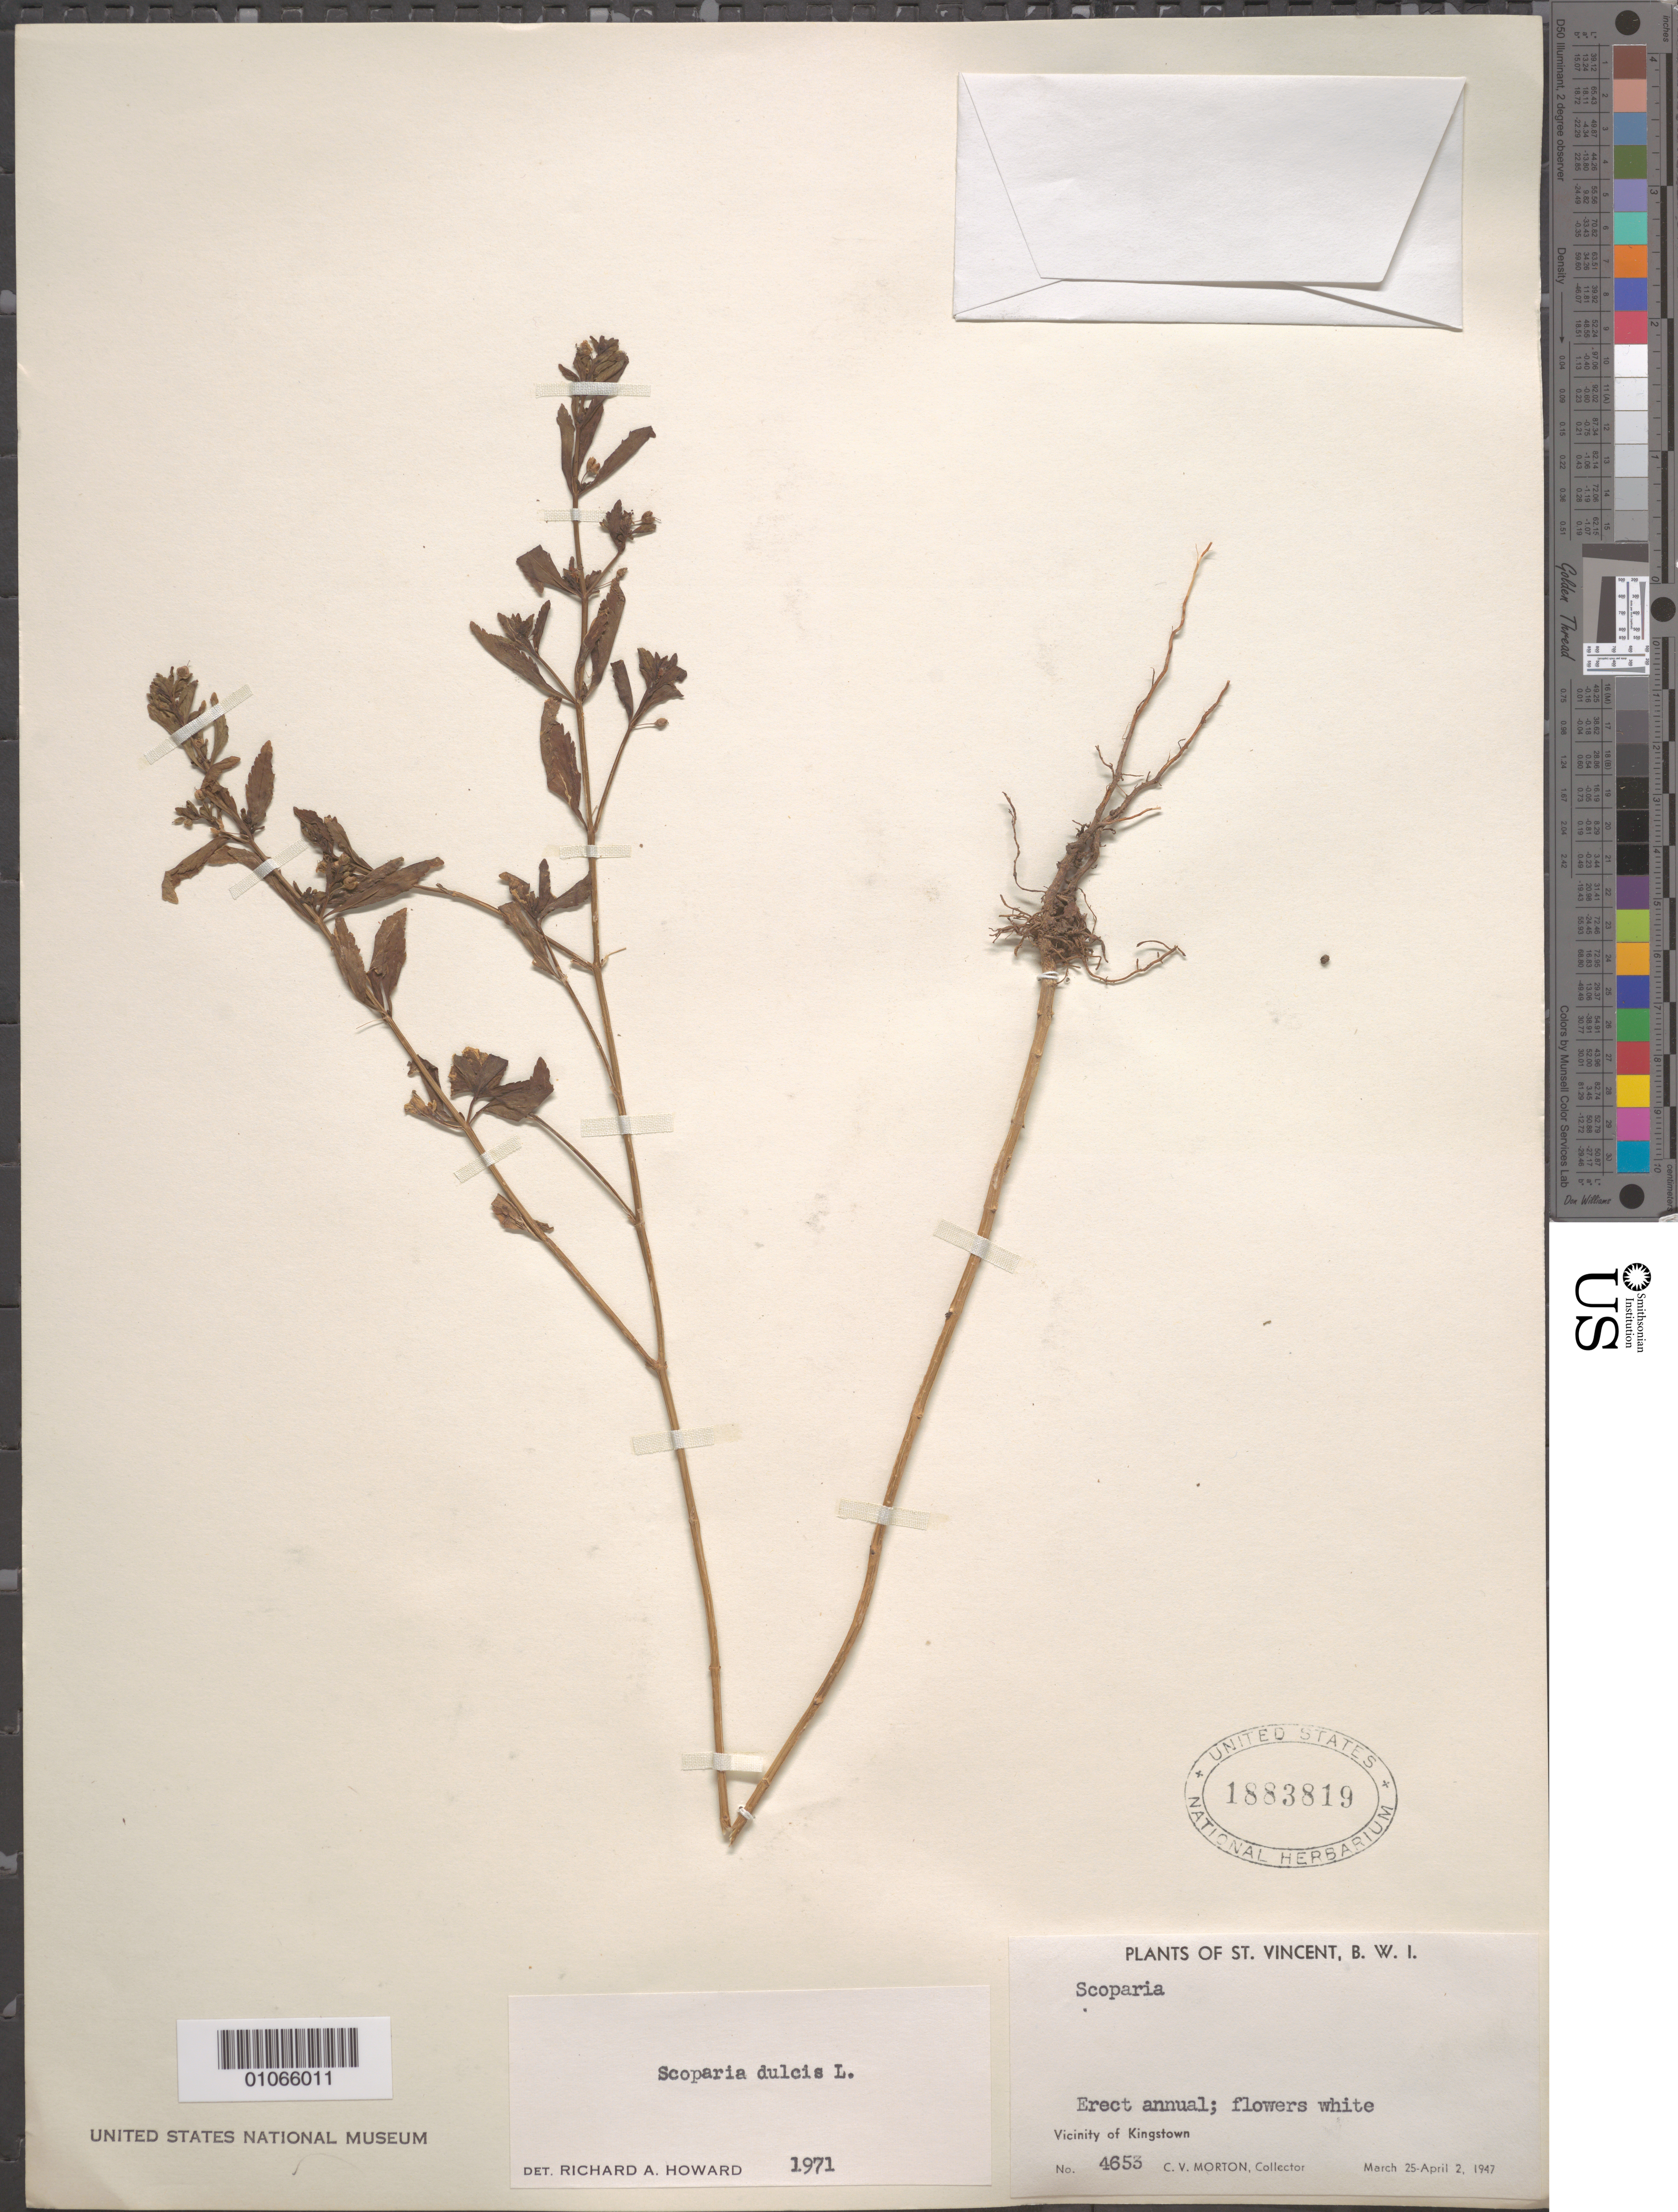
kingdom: Plantae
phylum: Tracheophyta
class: Magnoliopsida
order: Lamiales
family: Plantaginaceae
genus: Scoparia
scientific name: Scoparia dulcis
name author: L.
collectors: C. V. Morton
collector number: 4653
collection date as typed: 25 Mar 1947 to 02 Apr 1947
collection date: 1947-03-25/1947-04-02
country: St. Vincent - Grenadines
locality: Vicinity of Kingstown.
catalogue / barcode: US 1883819